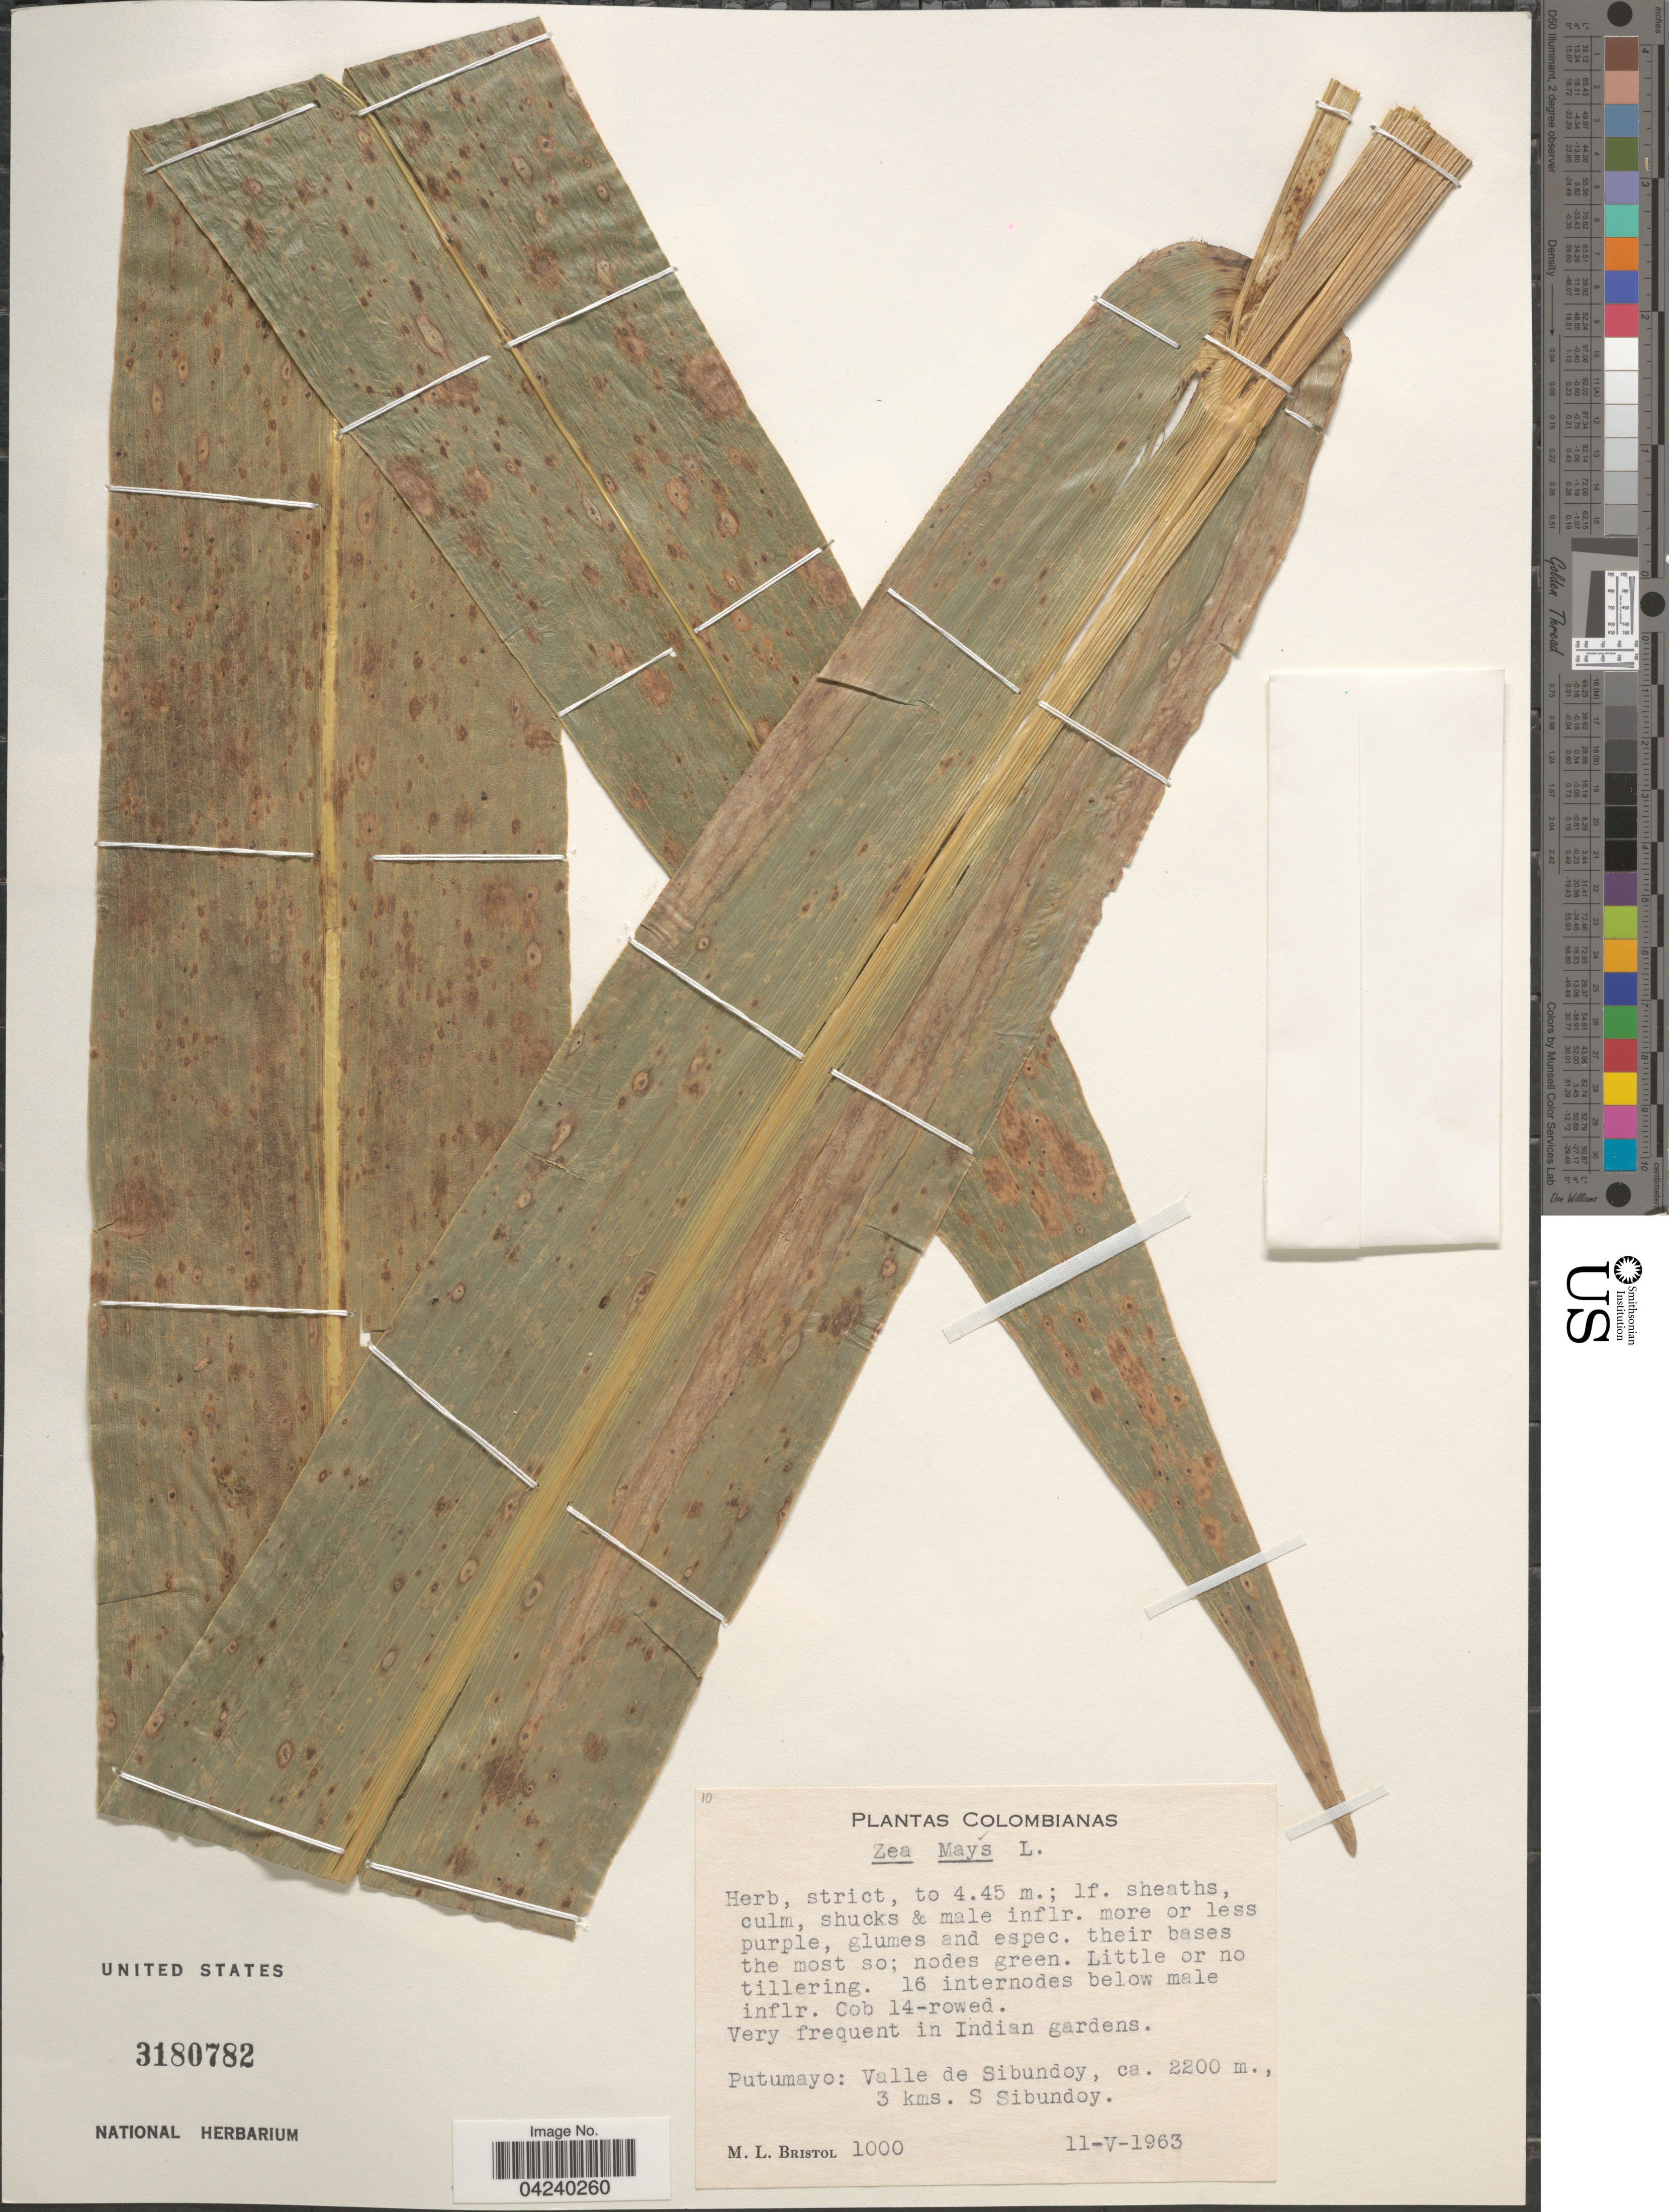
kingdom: Plantae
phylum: Tracheophyta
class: Liliopsida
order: Poales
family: Poaceae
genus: Zea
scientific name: Zea mays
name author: L.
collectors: M. L. Bristol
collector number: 1000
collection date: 1963-05-11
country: Colombia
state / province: Putumayo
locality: Valle de Sibundoy, 3 kms. S Sibundoy.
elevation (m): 2200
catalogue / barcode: US 3180782